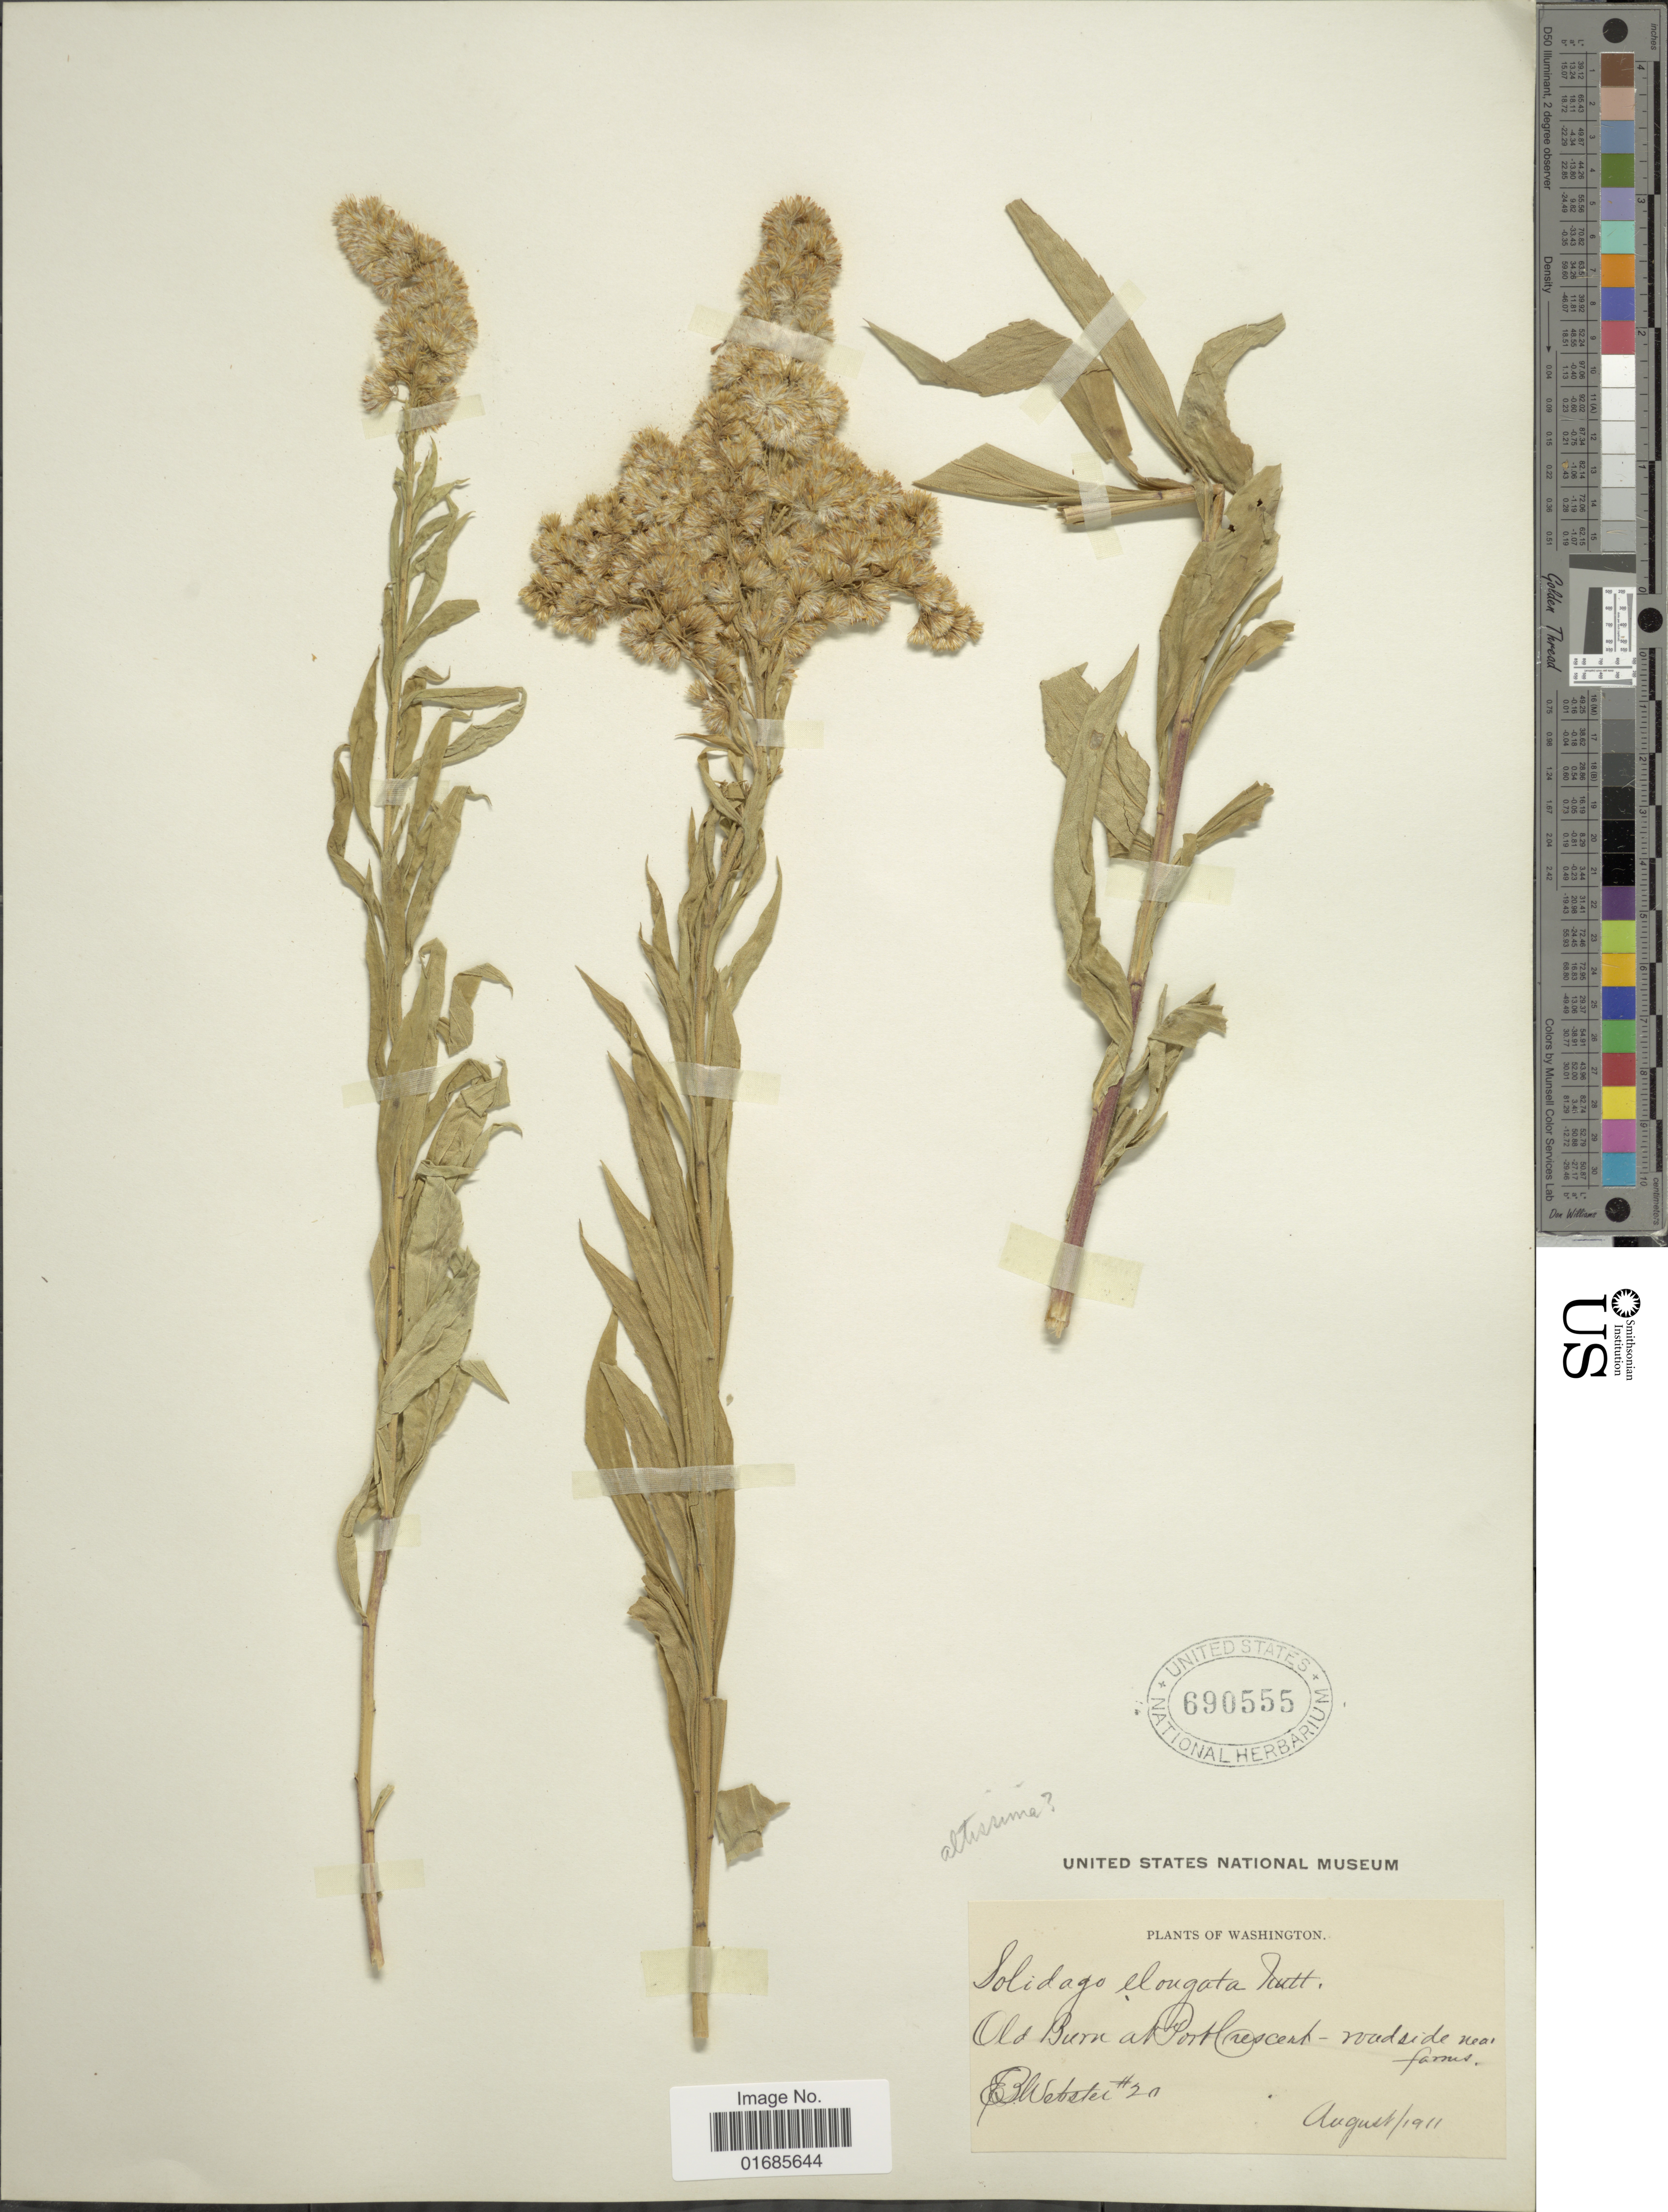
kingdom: Plantae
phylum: Tracheophyta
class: Magnoliopsida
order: Asterales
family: Asteraceae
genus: Solidago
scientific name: Solidago canadensis var. salebrosa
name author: (Piper) M.E. Jones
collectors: E. B. Webster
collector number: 20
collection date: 1911-08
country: United States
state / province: Washington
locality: Old Burn at Port Crescent, roadside near farms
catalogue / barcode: US 690555